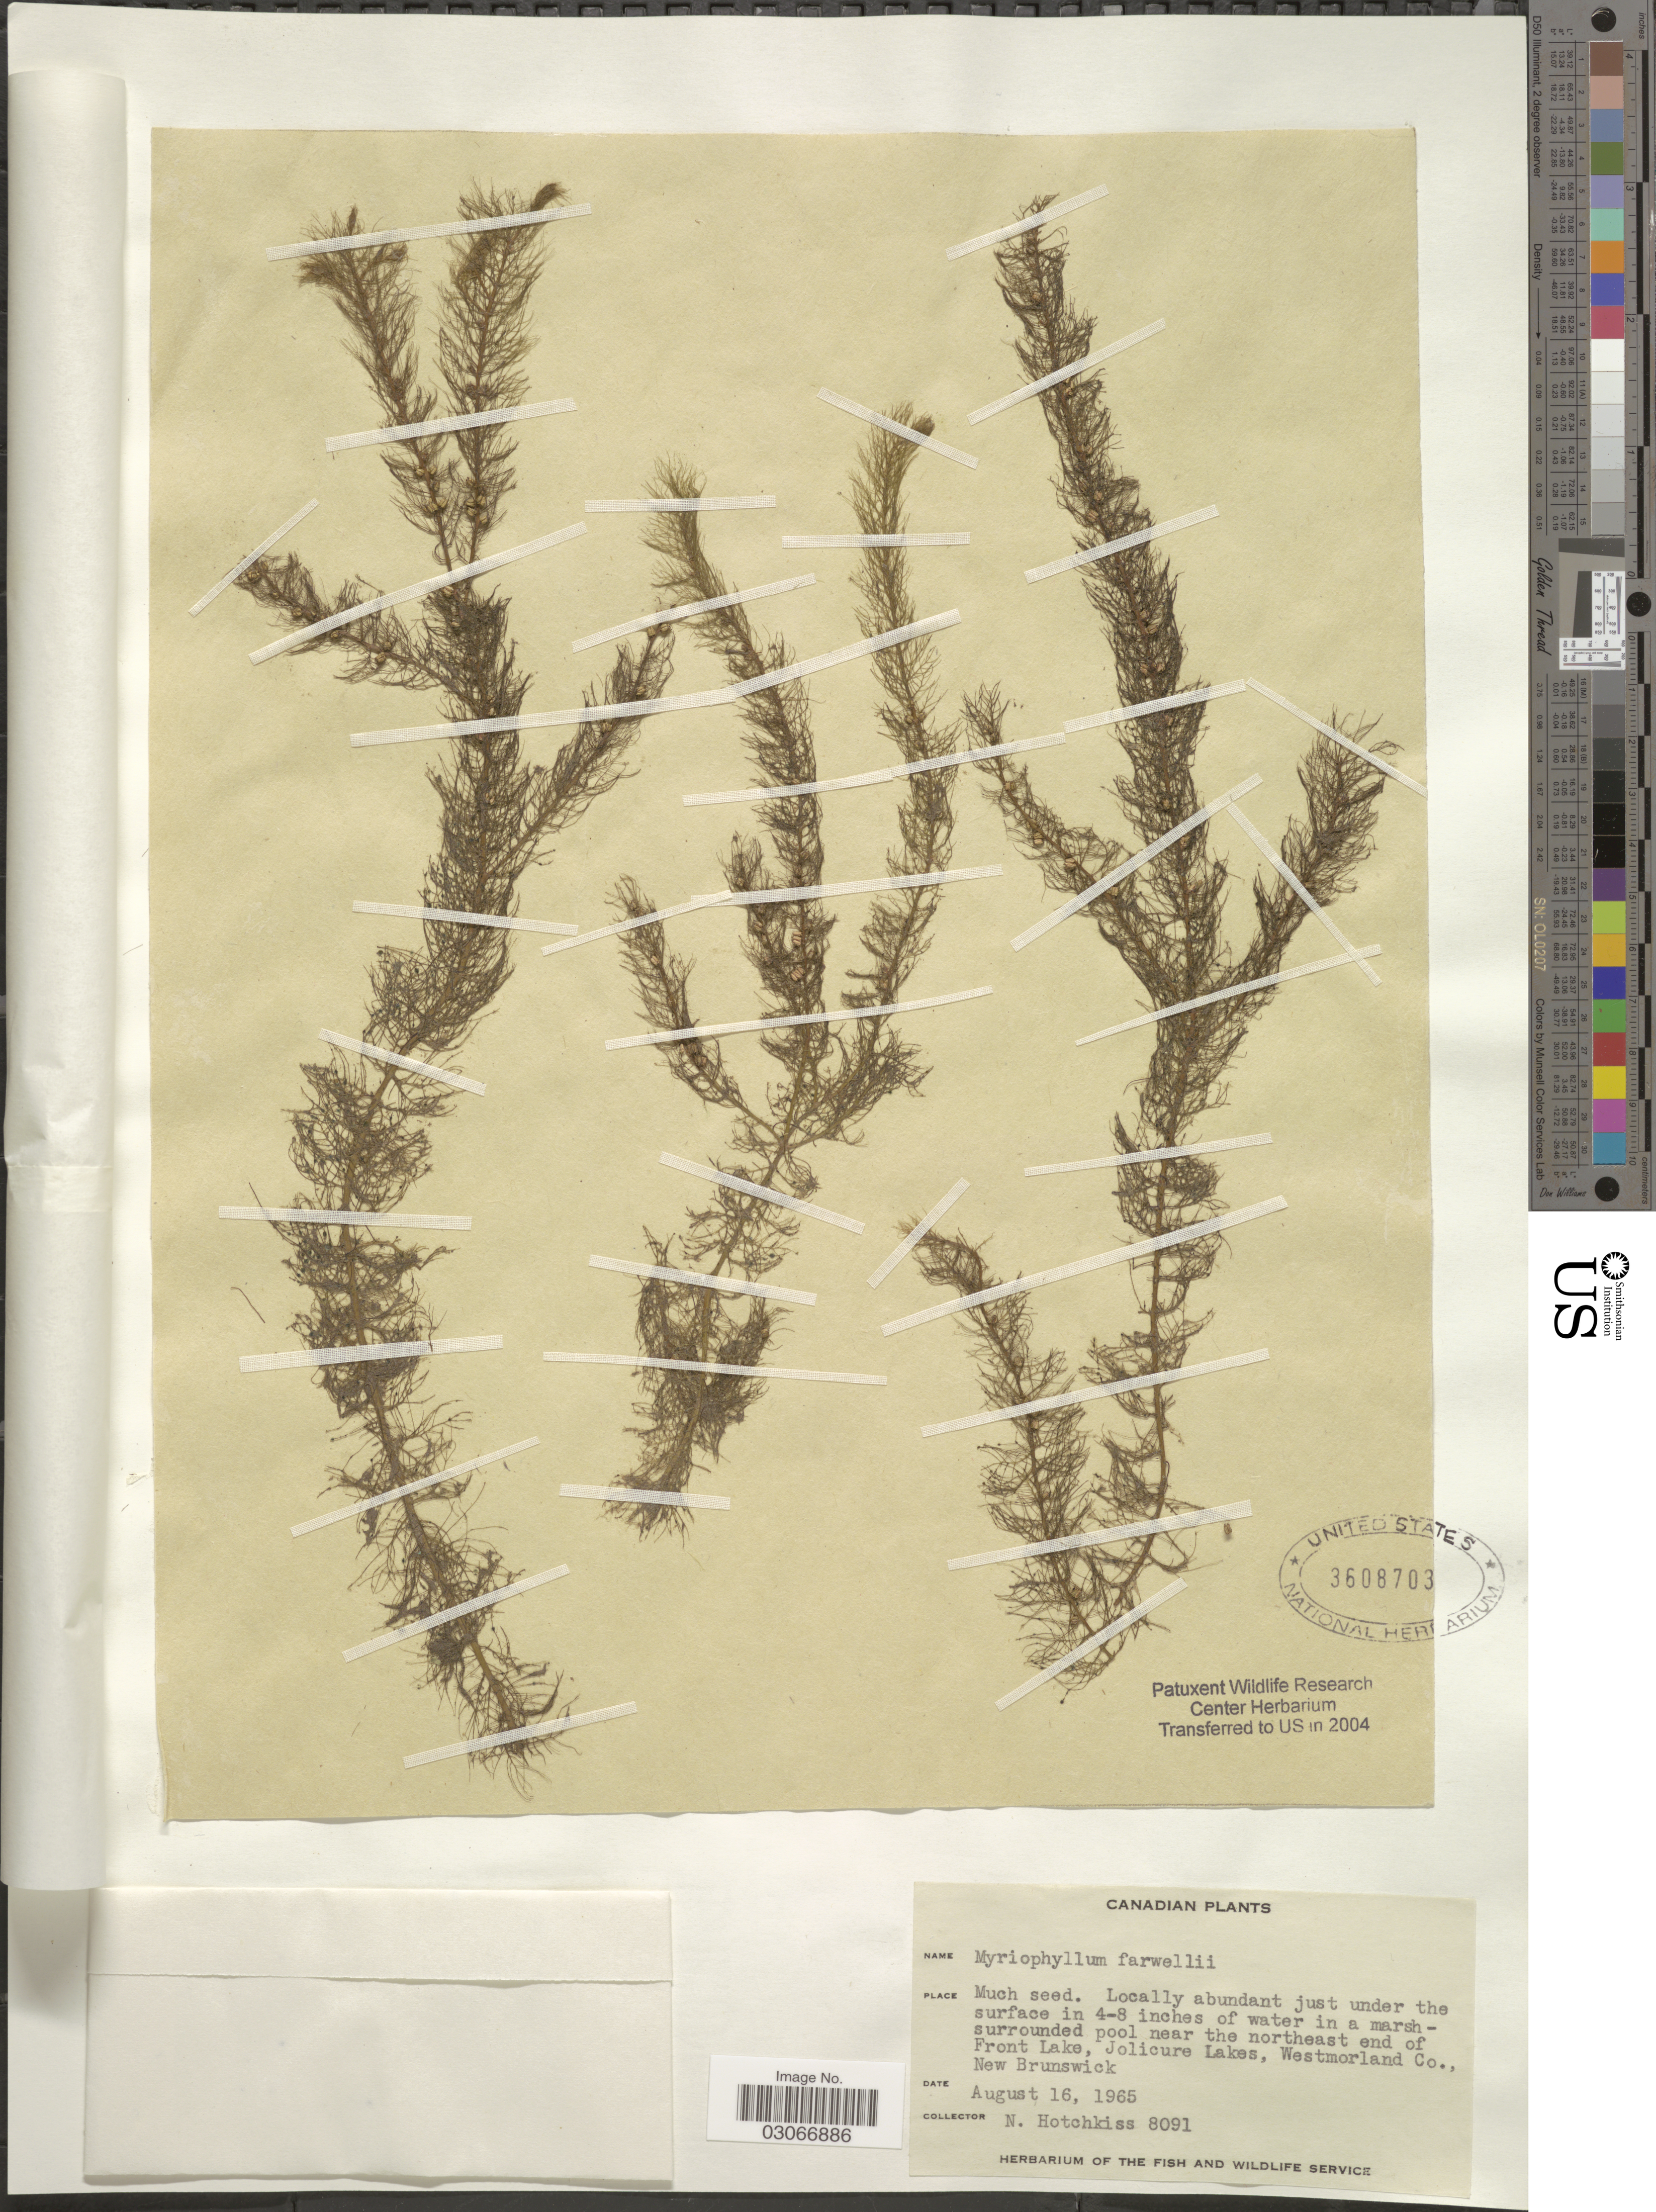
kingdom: Plantae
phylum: Tracheophyta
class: Magnoliopsida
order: Saxifragales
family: Haloragaceae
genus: Myriophyllum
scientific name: Myriophyllum farwellii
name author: Morong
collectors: N. Hotchkiss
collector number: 8091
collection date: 1965-08-16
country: Canada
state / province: New Brunswick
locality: Surrounded pool near the northeast end of Front Lake, Jolicure Lakes, Westmorland Co., New Brunswick.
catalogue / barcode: US 3608703